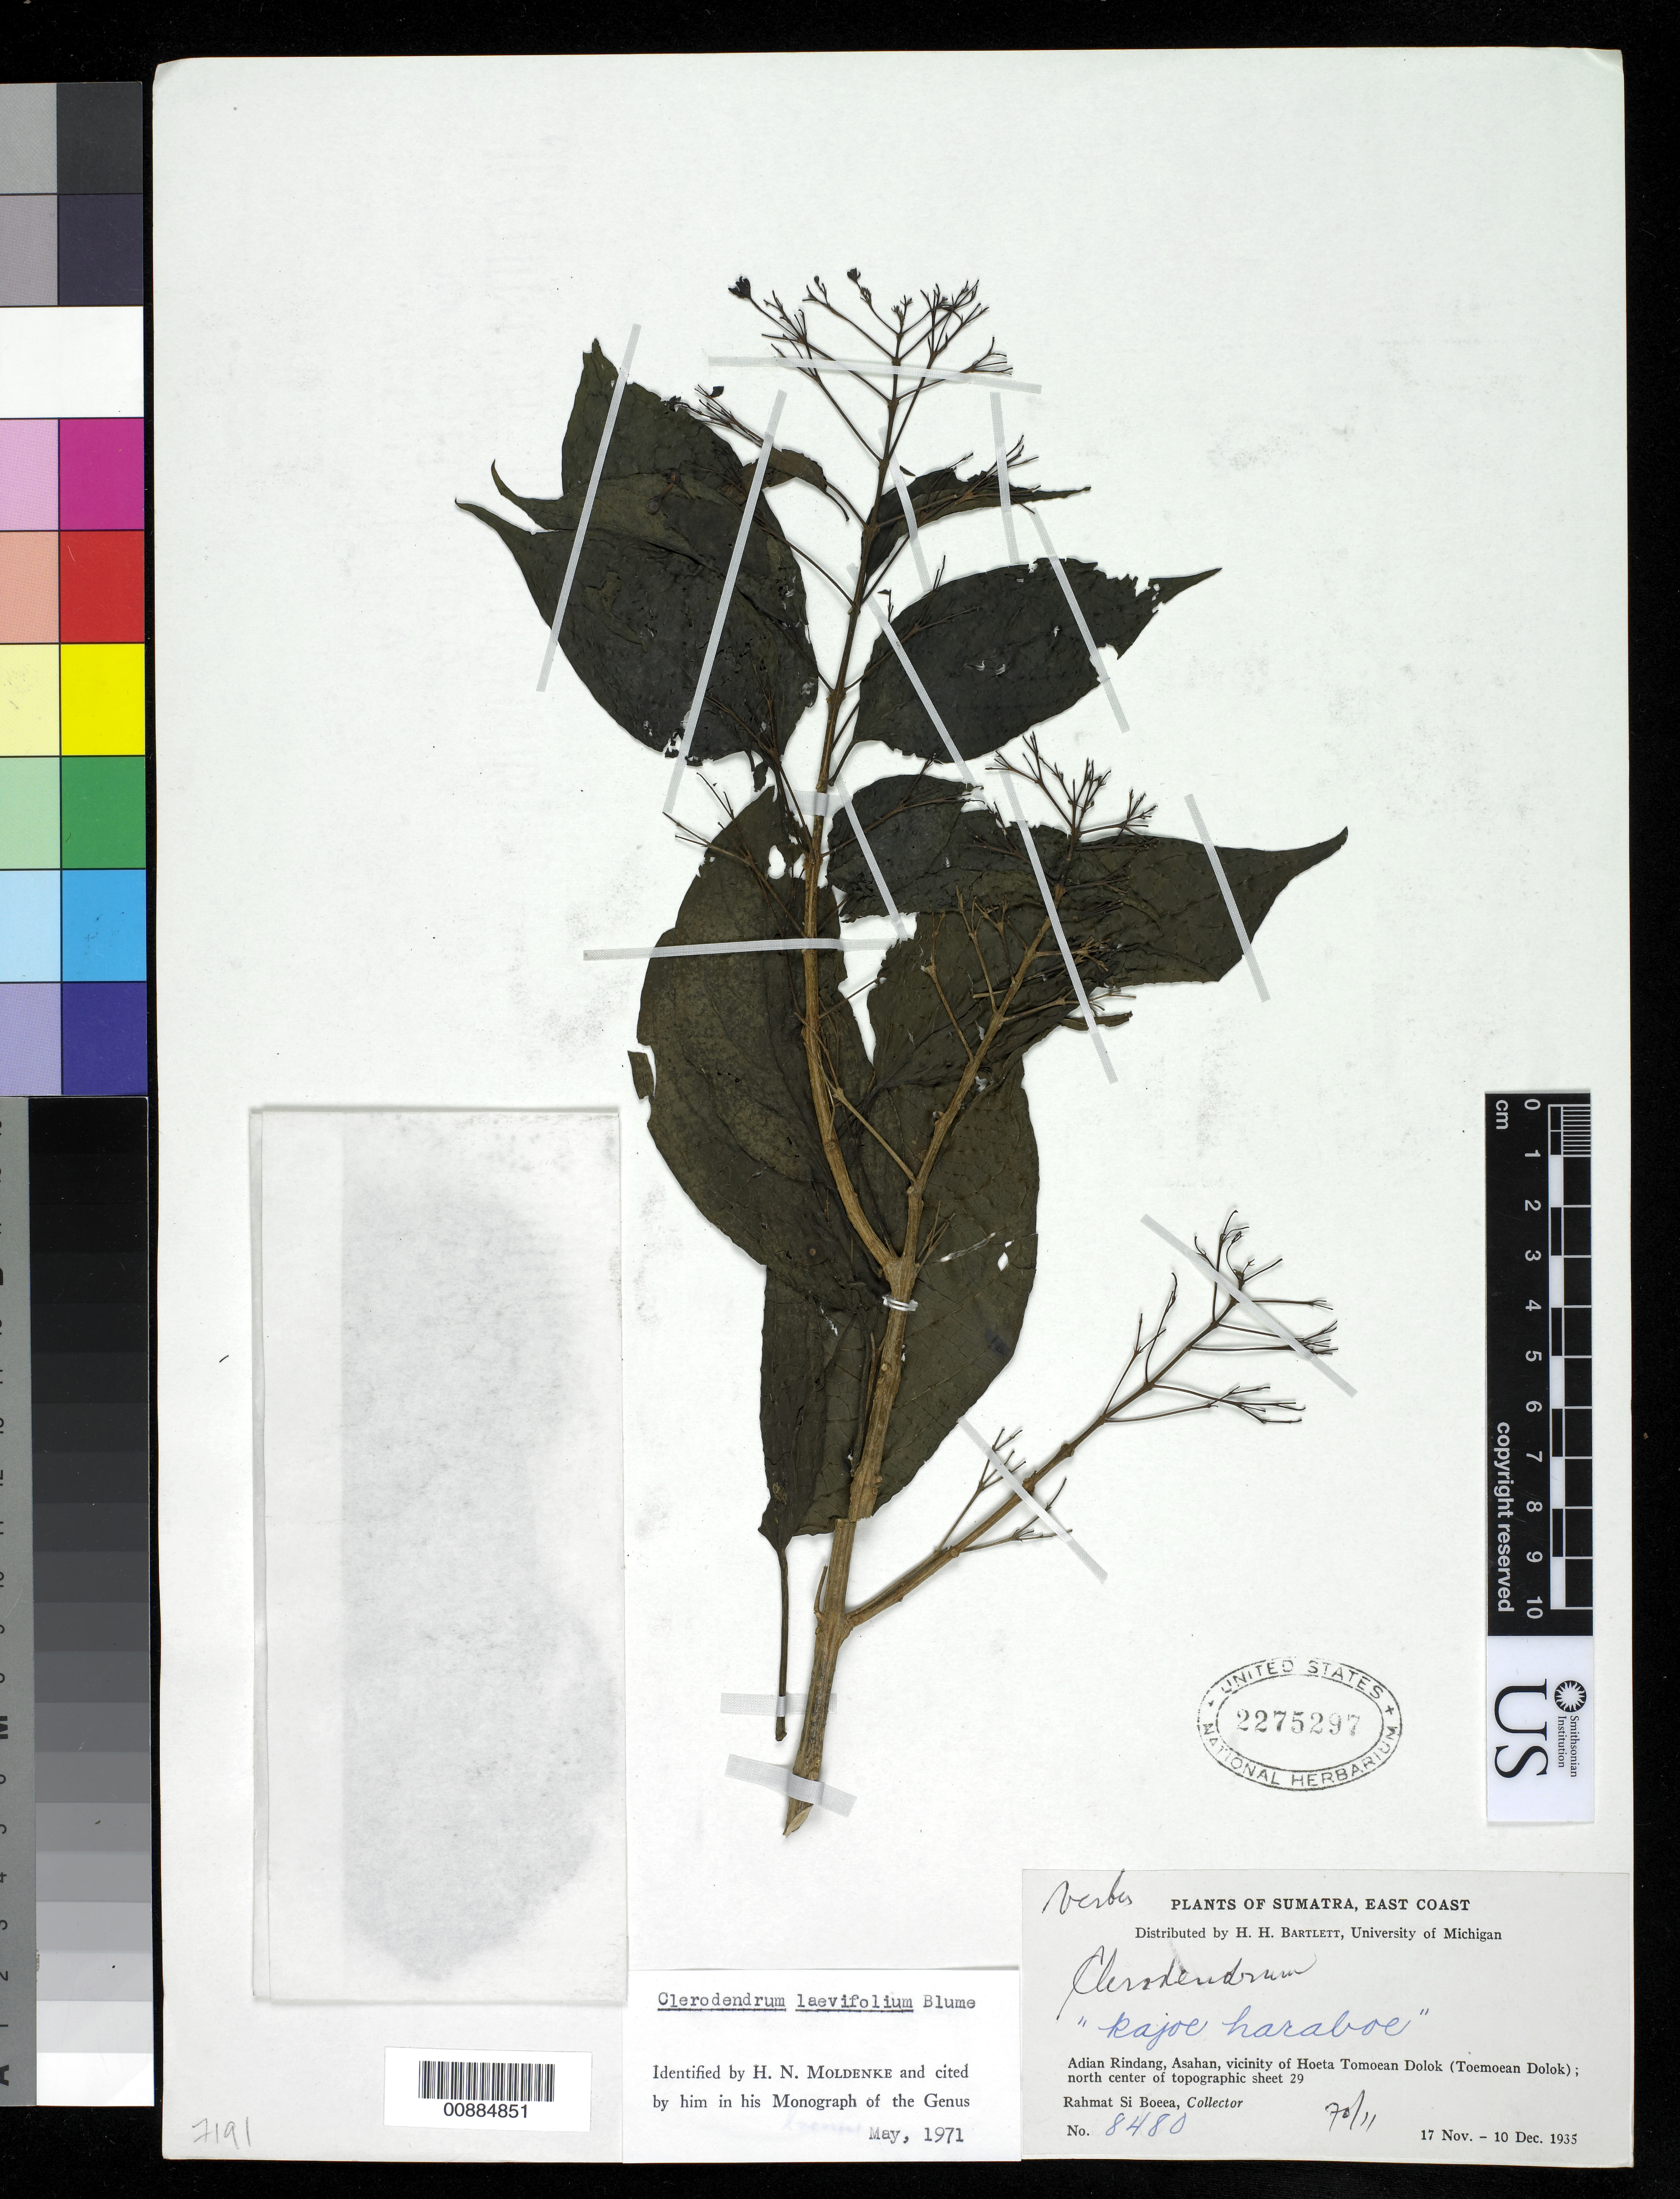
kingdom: Plantae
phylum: Tracheophyta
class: Magnoliopsida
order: Lamiales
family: Lamiaceae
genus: Clerodendrum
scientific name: Clerodendrum laevifolium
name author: Blume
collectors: Rahmat Si Boeea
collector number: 8480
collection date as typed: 17 Nov 1935 to 10 Dec 1935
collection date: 1935-11-17/1935-12-10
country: Indonesia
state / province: Sumatra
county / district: Aceh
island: Sumatra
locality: Adian Rindang, Asahan, vicinity of Hoeta Tomoean Dolok (Toemoean Dolok)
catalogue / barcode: US 2275297